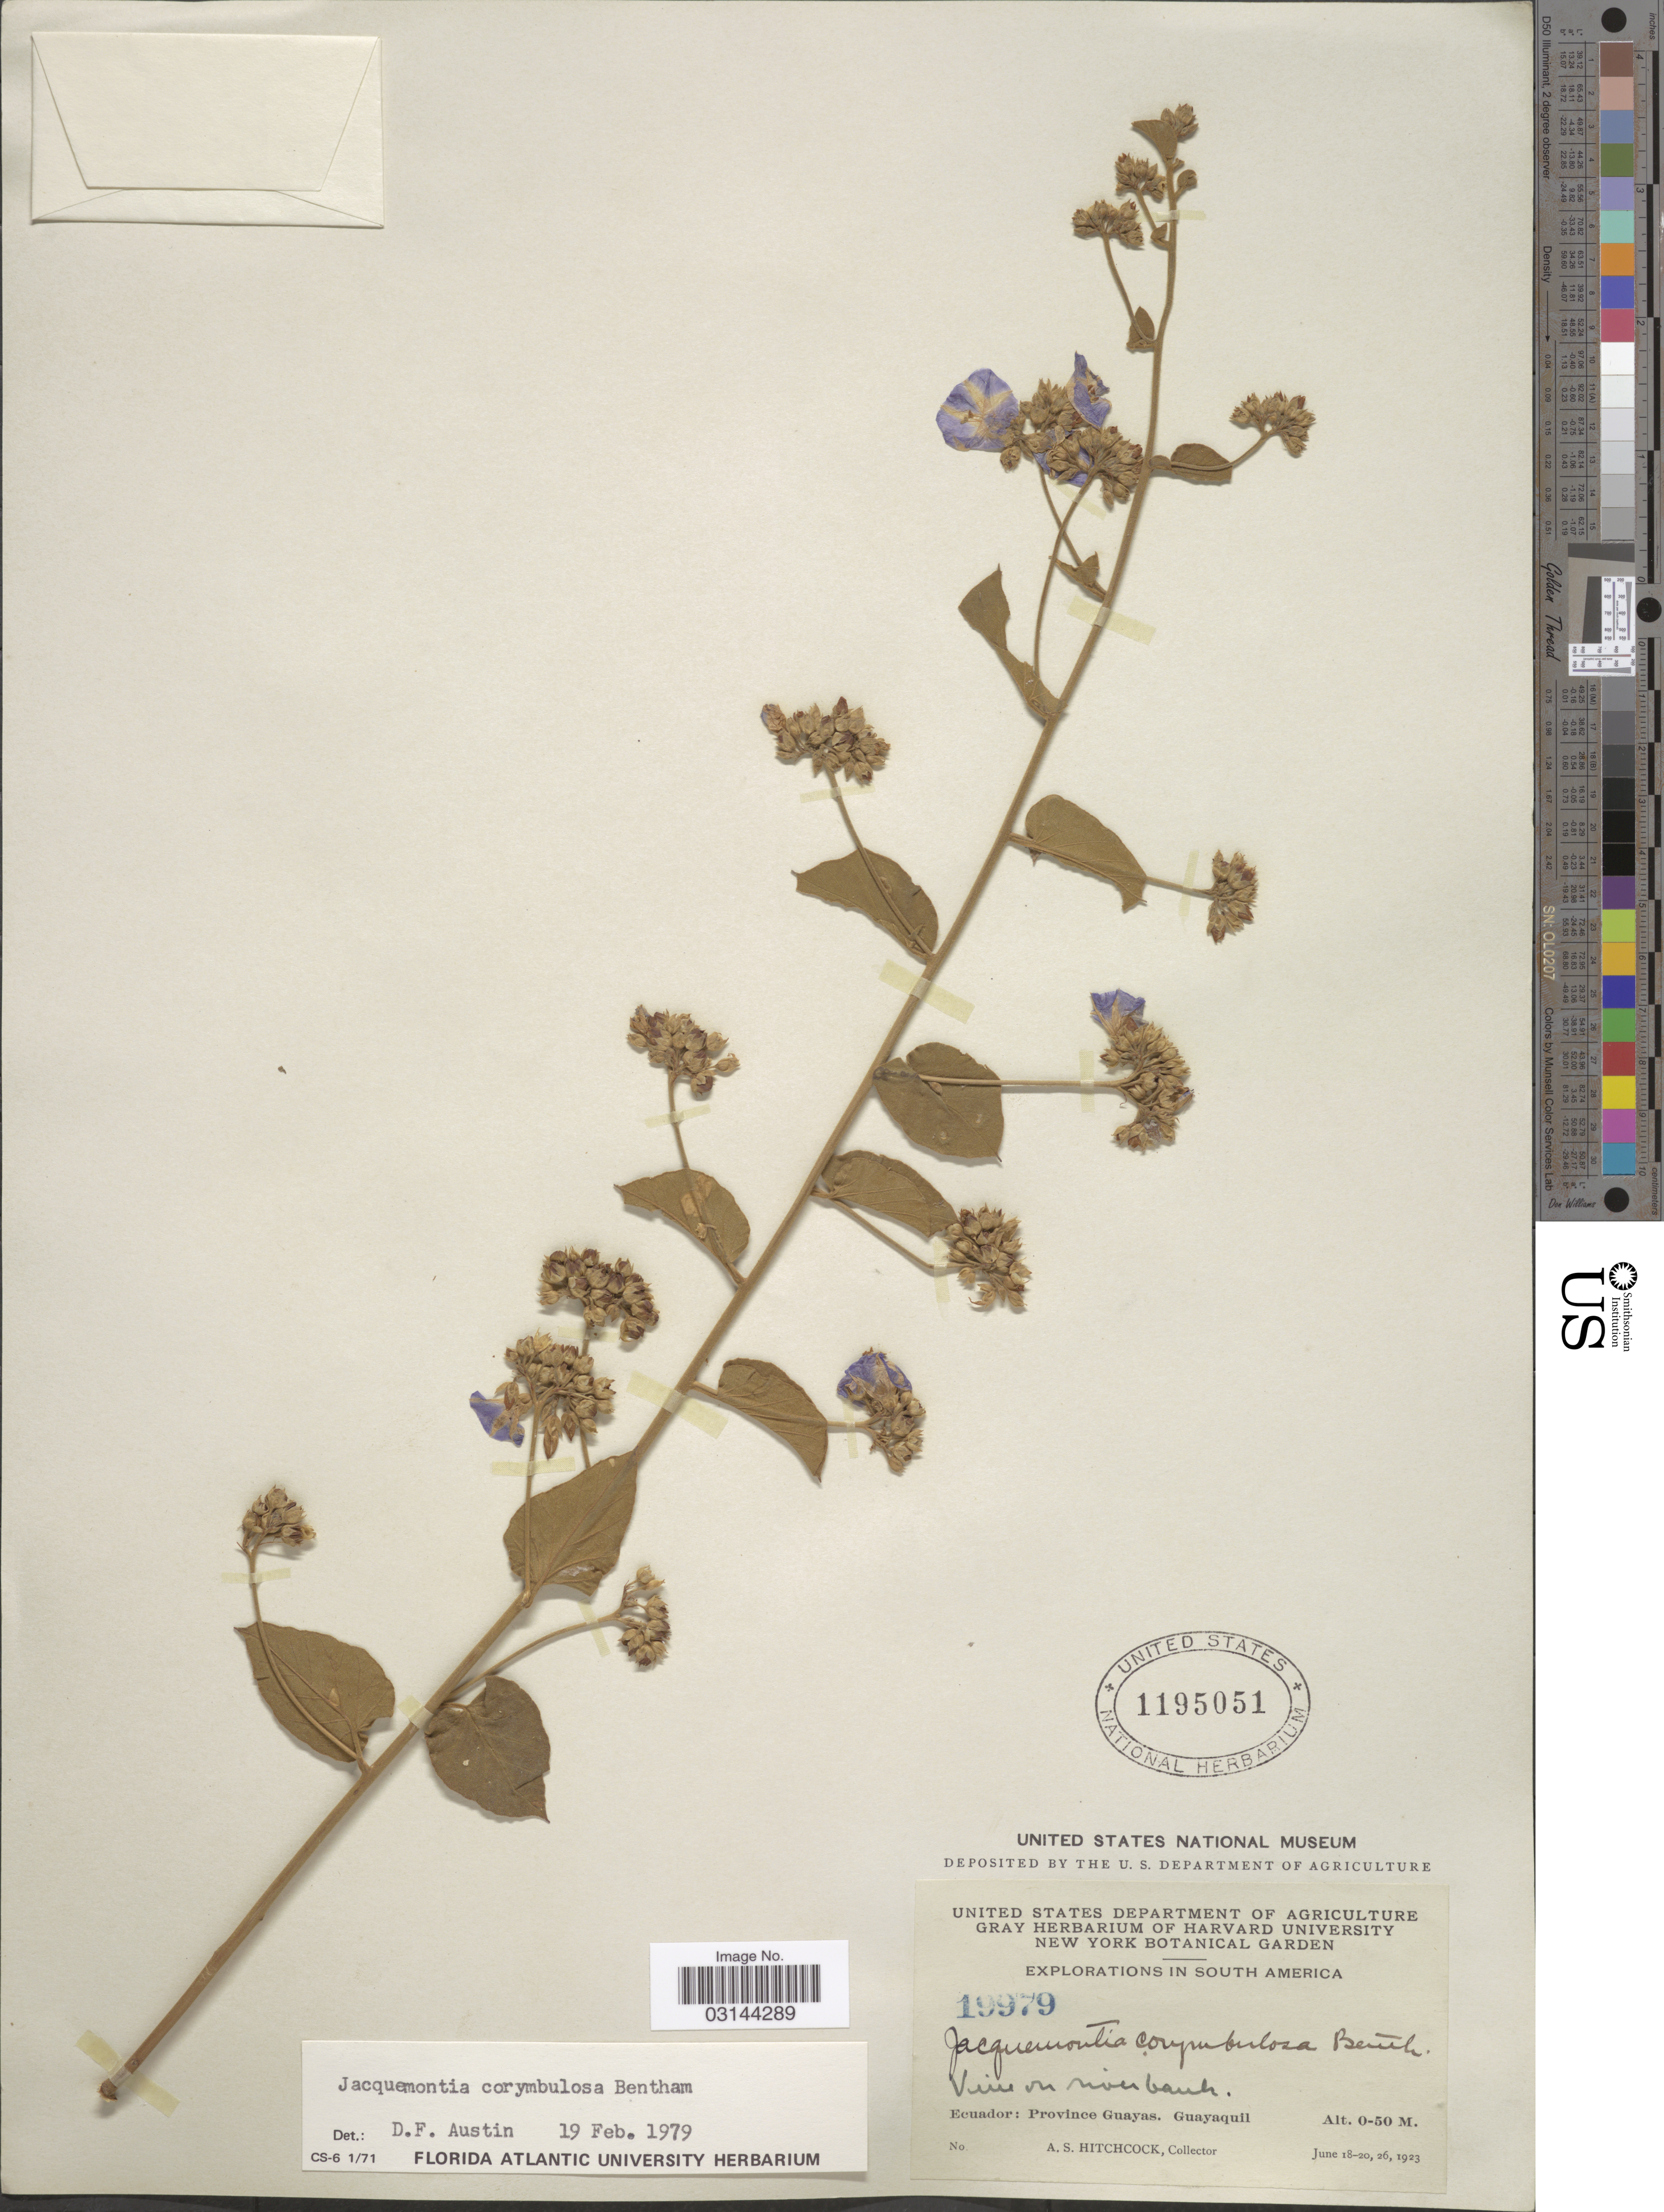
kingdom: Plantae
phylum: Tracheophyta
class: Magnoliopsida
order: Solanales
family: Convolvulaceae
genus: Jacquemontia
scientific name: Jacquemontia corymbulosa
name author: Benth.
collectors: A. S. Hitchcock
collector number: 19979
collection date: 1923-06-18/1923-06-26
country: Ecuador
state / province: Guayas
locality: Province Guayas. Guayaquil.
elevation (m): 0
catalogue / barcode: US 1195051